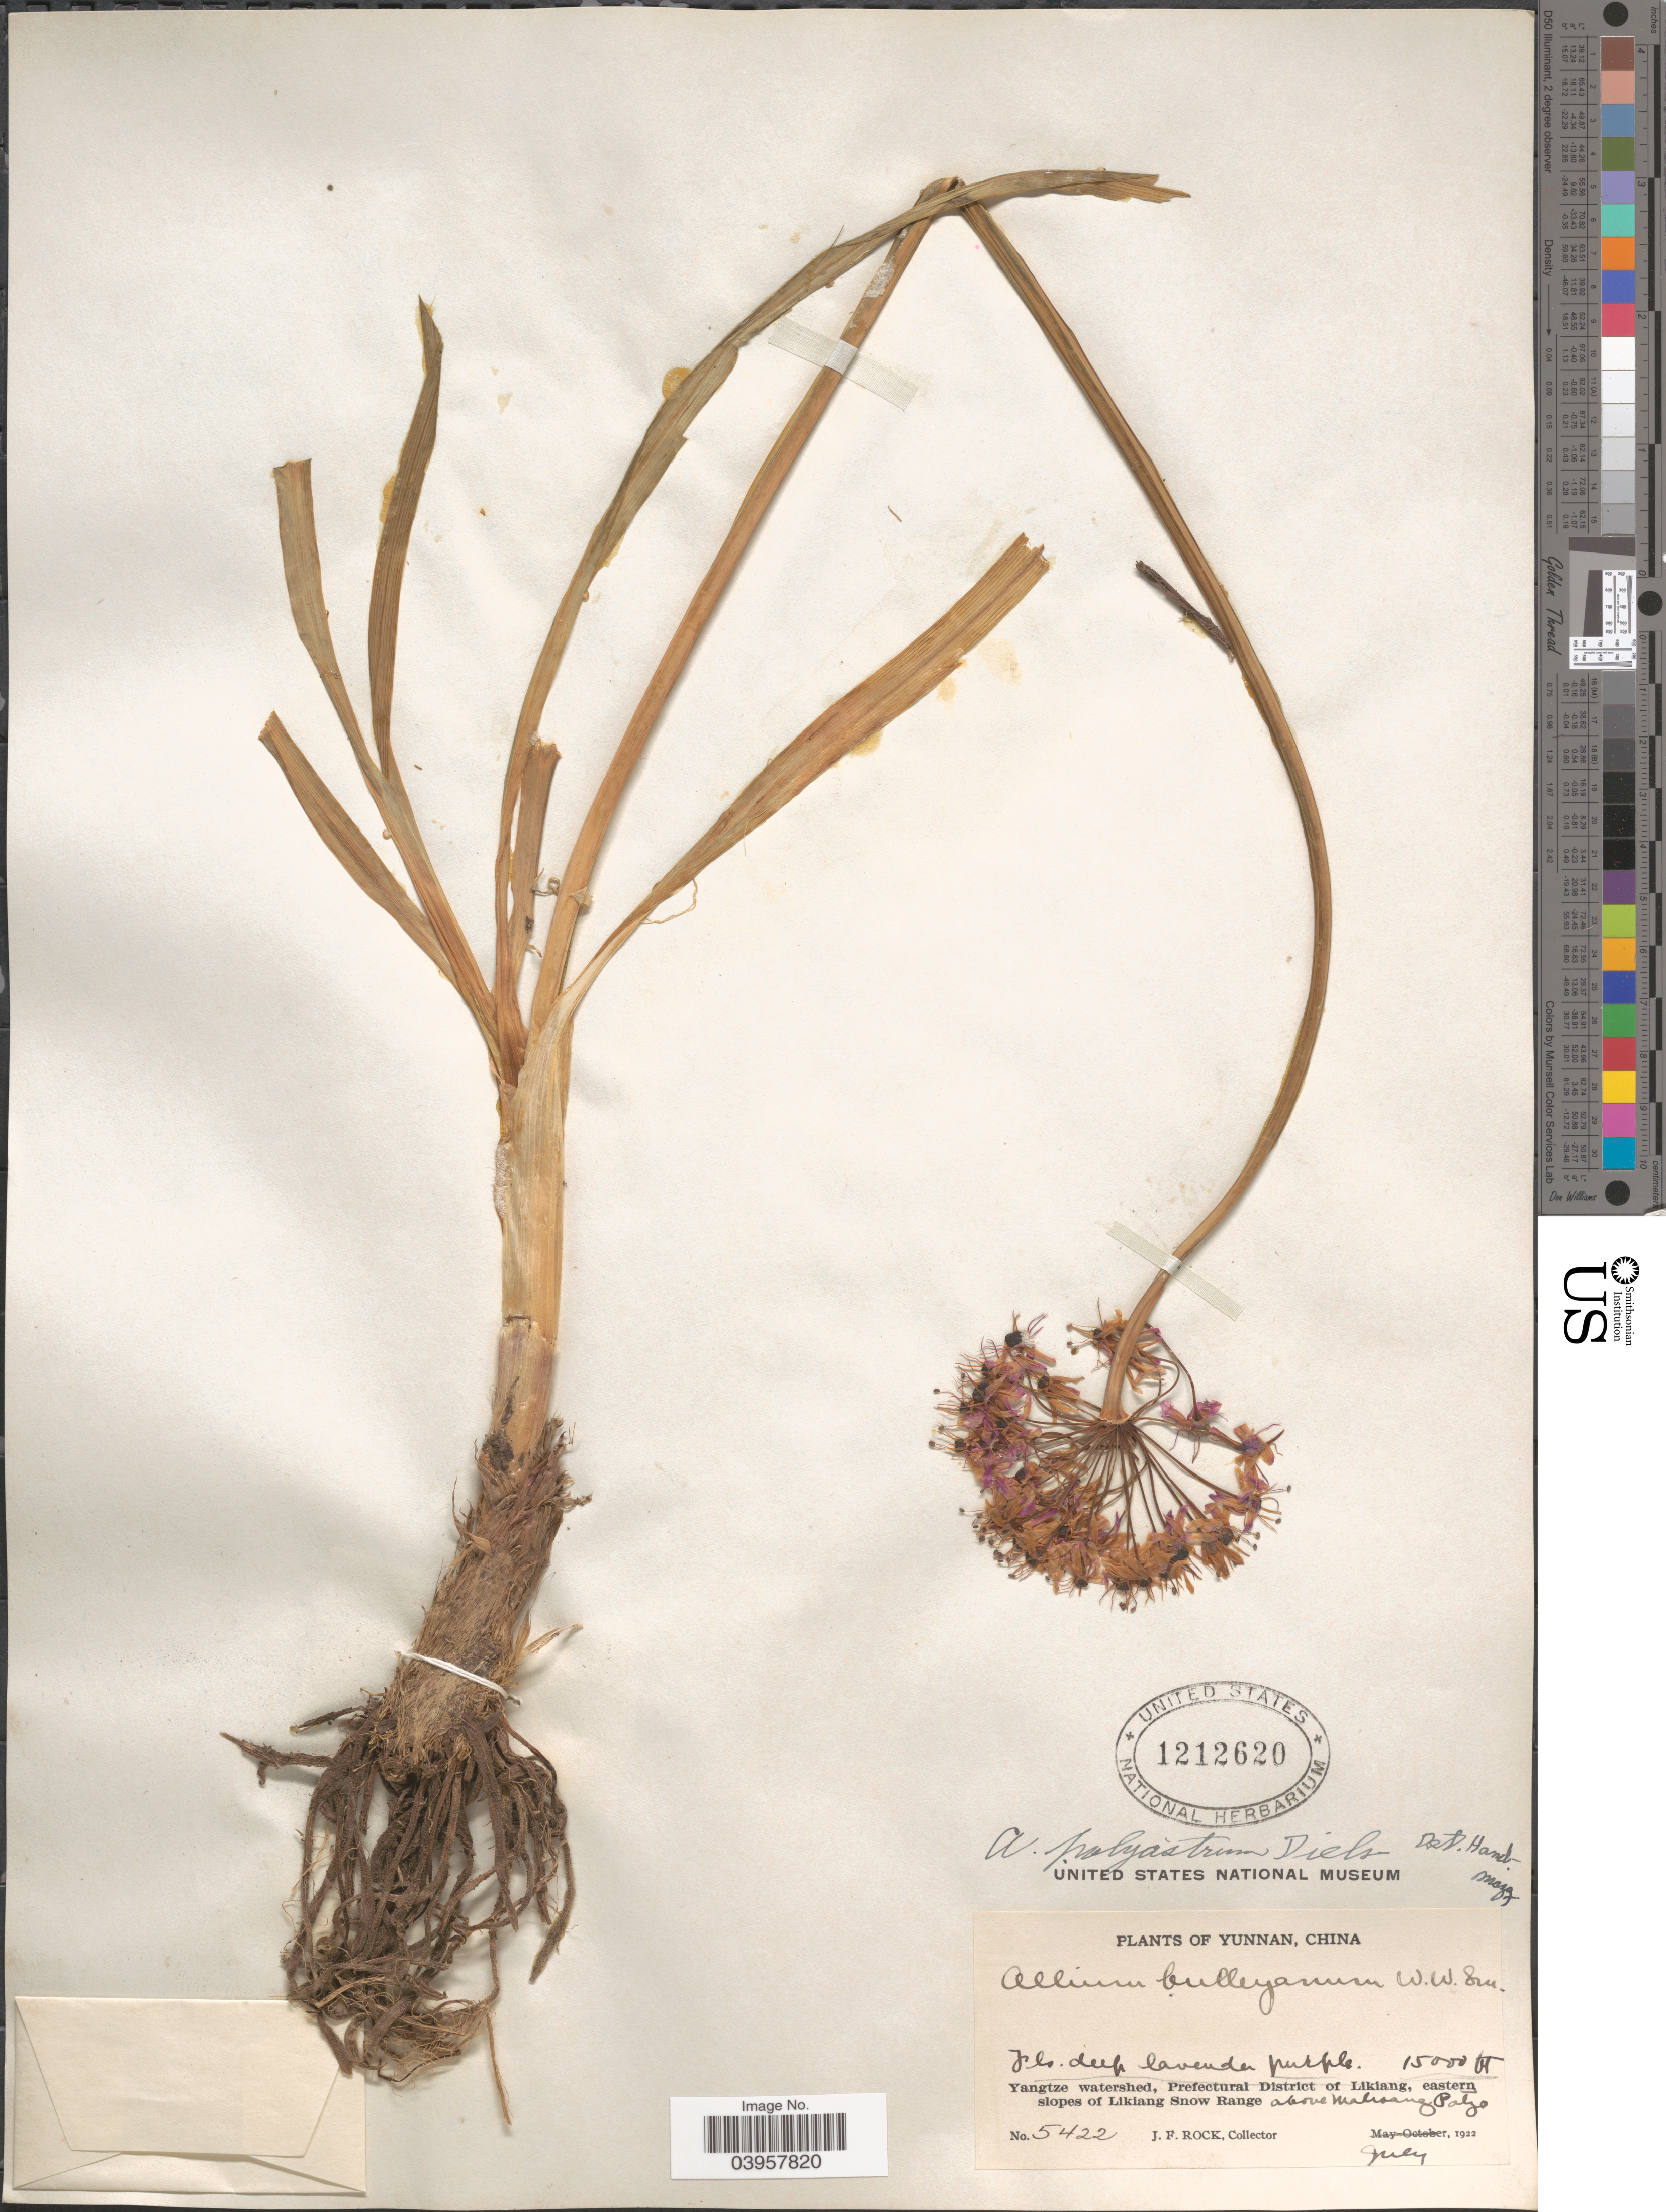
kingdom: Plantae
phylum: Tracheophyta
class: Liliopsida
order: Asparagales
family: Amaryllidaceae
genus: Allium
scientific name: Allium polyastrum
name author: Diels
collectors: J. Rock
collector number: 5422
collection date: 1922-07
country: China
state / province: Yunnan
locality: Yangtze watershed, Prefectural District of Likiang, eastern slopes of Likiang Snow Range above Mahoang Patzo. [interpreted]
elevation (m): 4572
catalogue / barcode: US 1212620